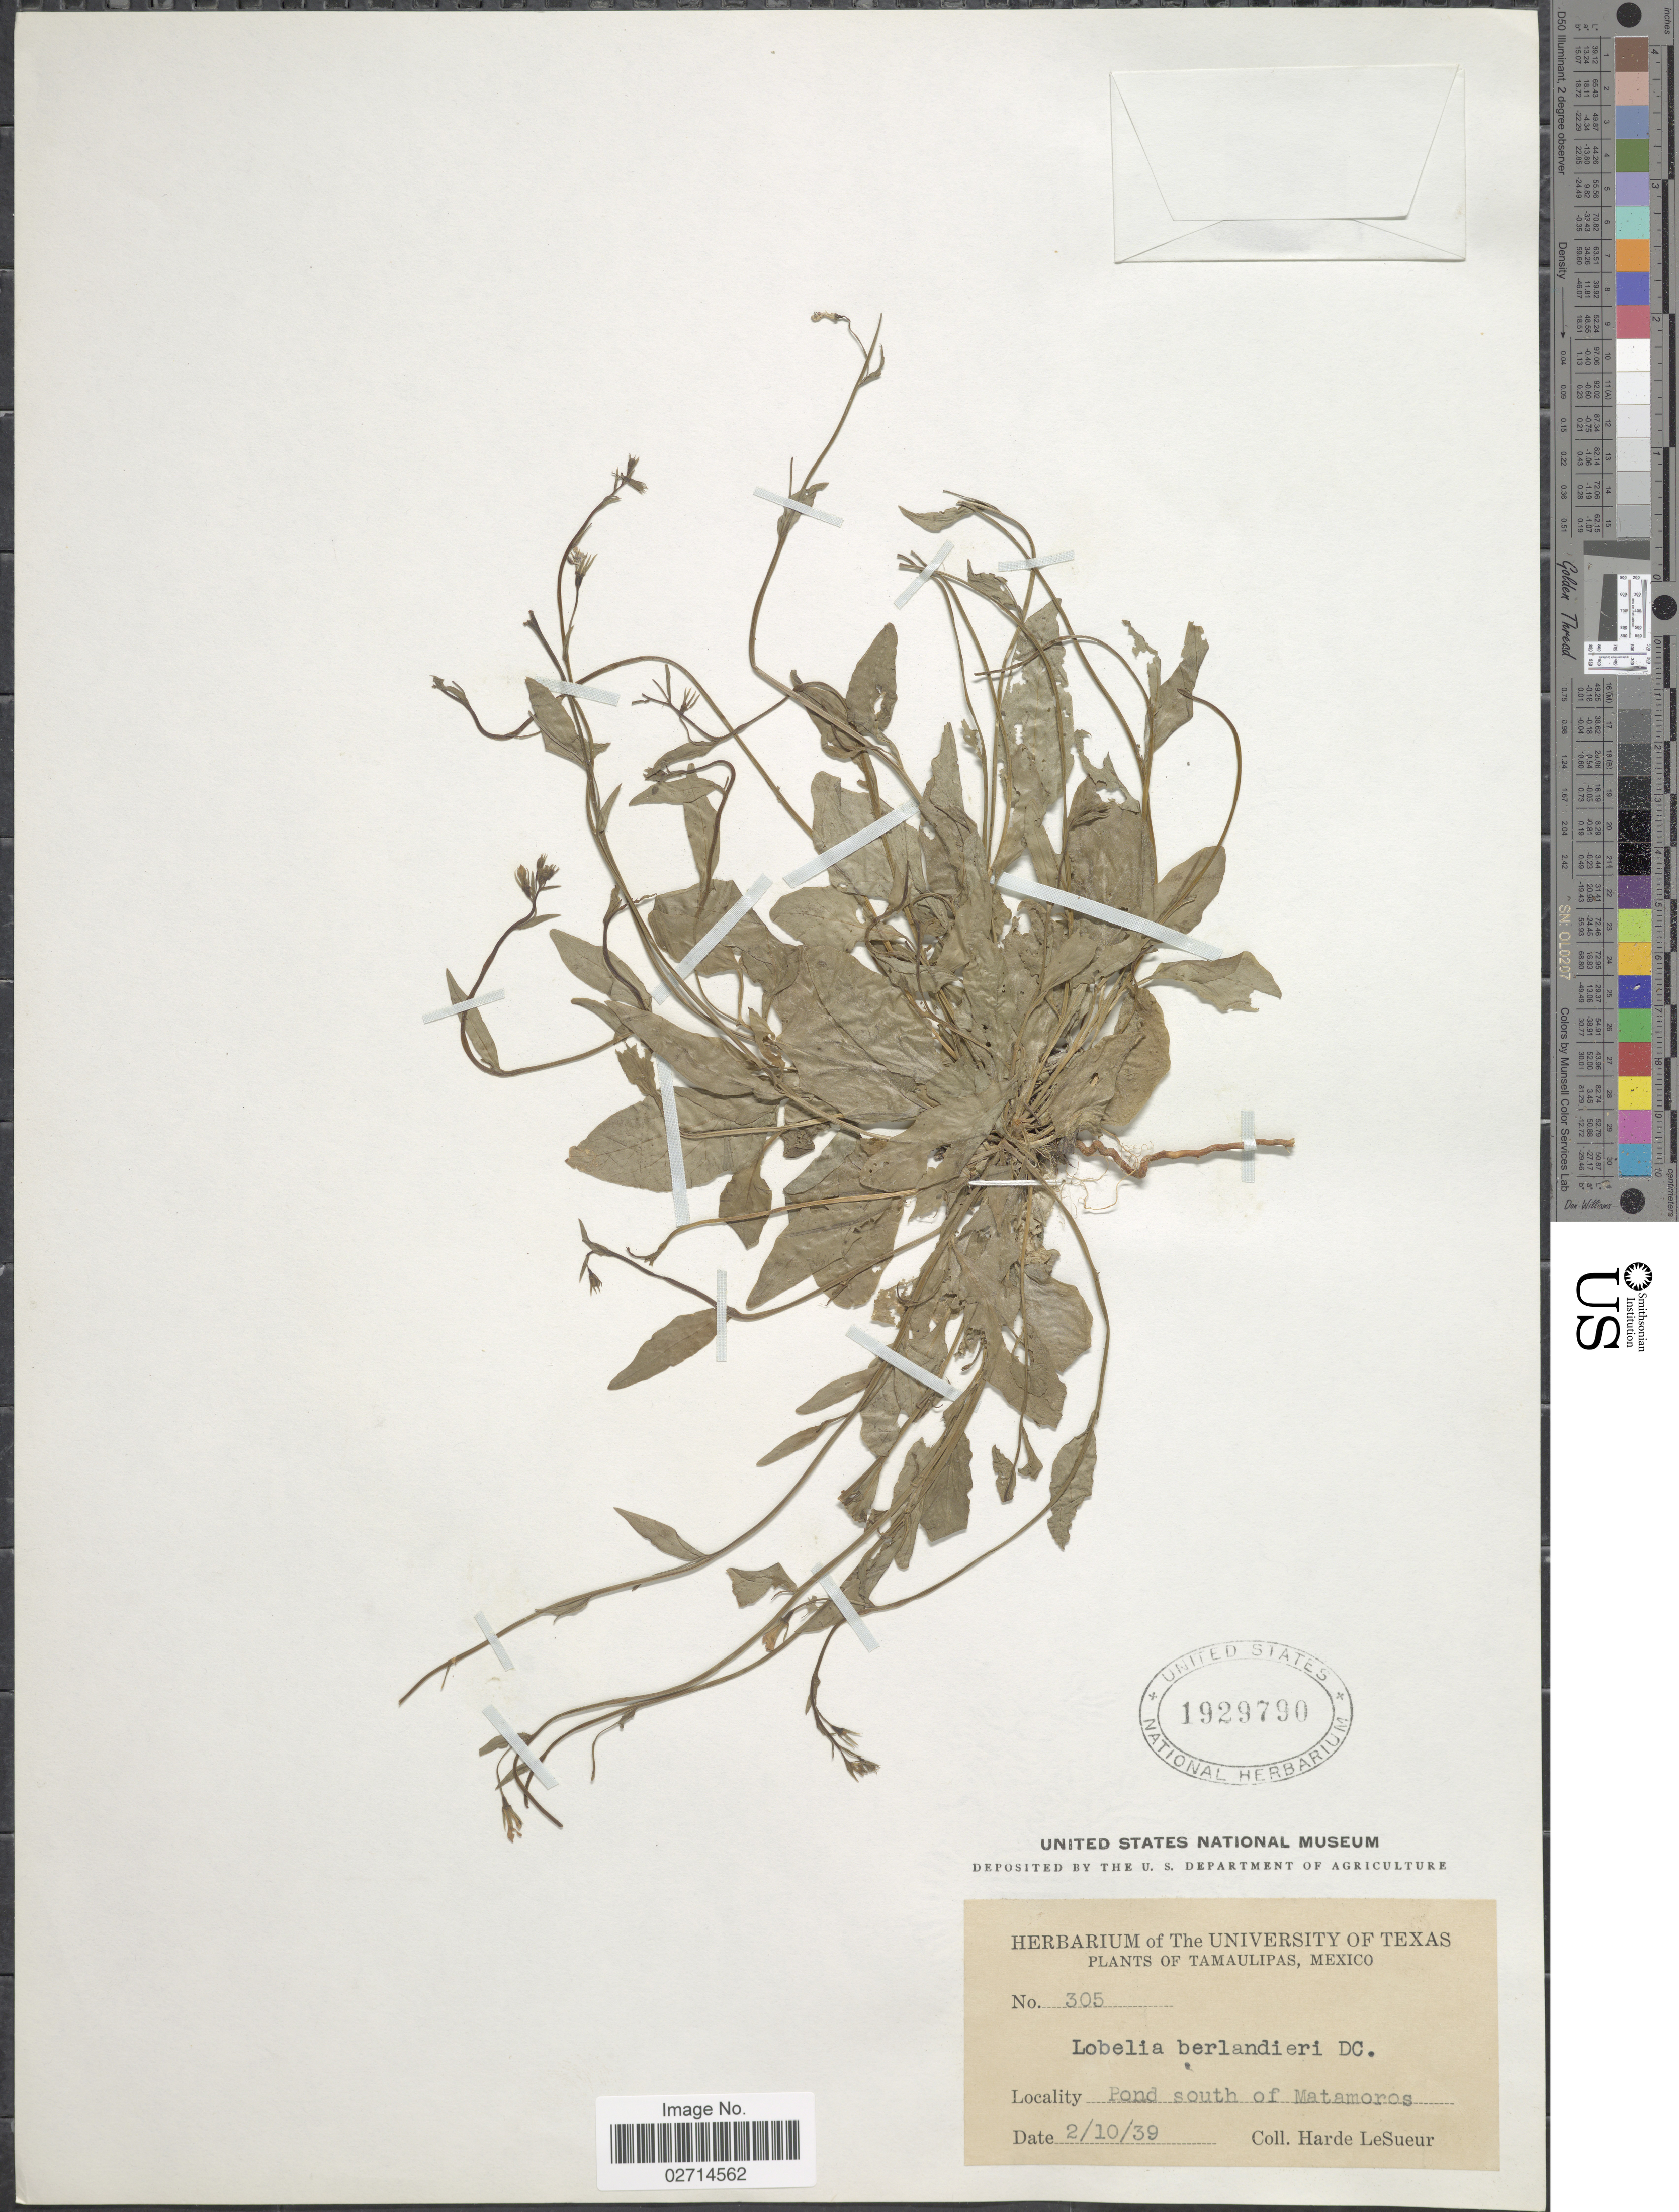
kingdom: Plantae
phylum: Tracheophyta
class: Magnoliopsida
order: Asterales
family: Campanulaceae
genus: Lobelia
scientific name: Lobelia berlandieri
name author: A. DC.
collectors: H. LeSueur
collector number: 305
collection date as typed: Transcribed d/m/y: 2/10/39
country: Mexico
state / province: Tamaulipas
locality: Pond south of Matamoros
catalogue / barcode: US 1929790